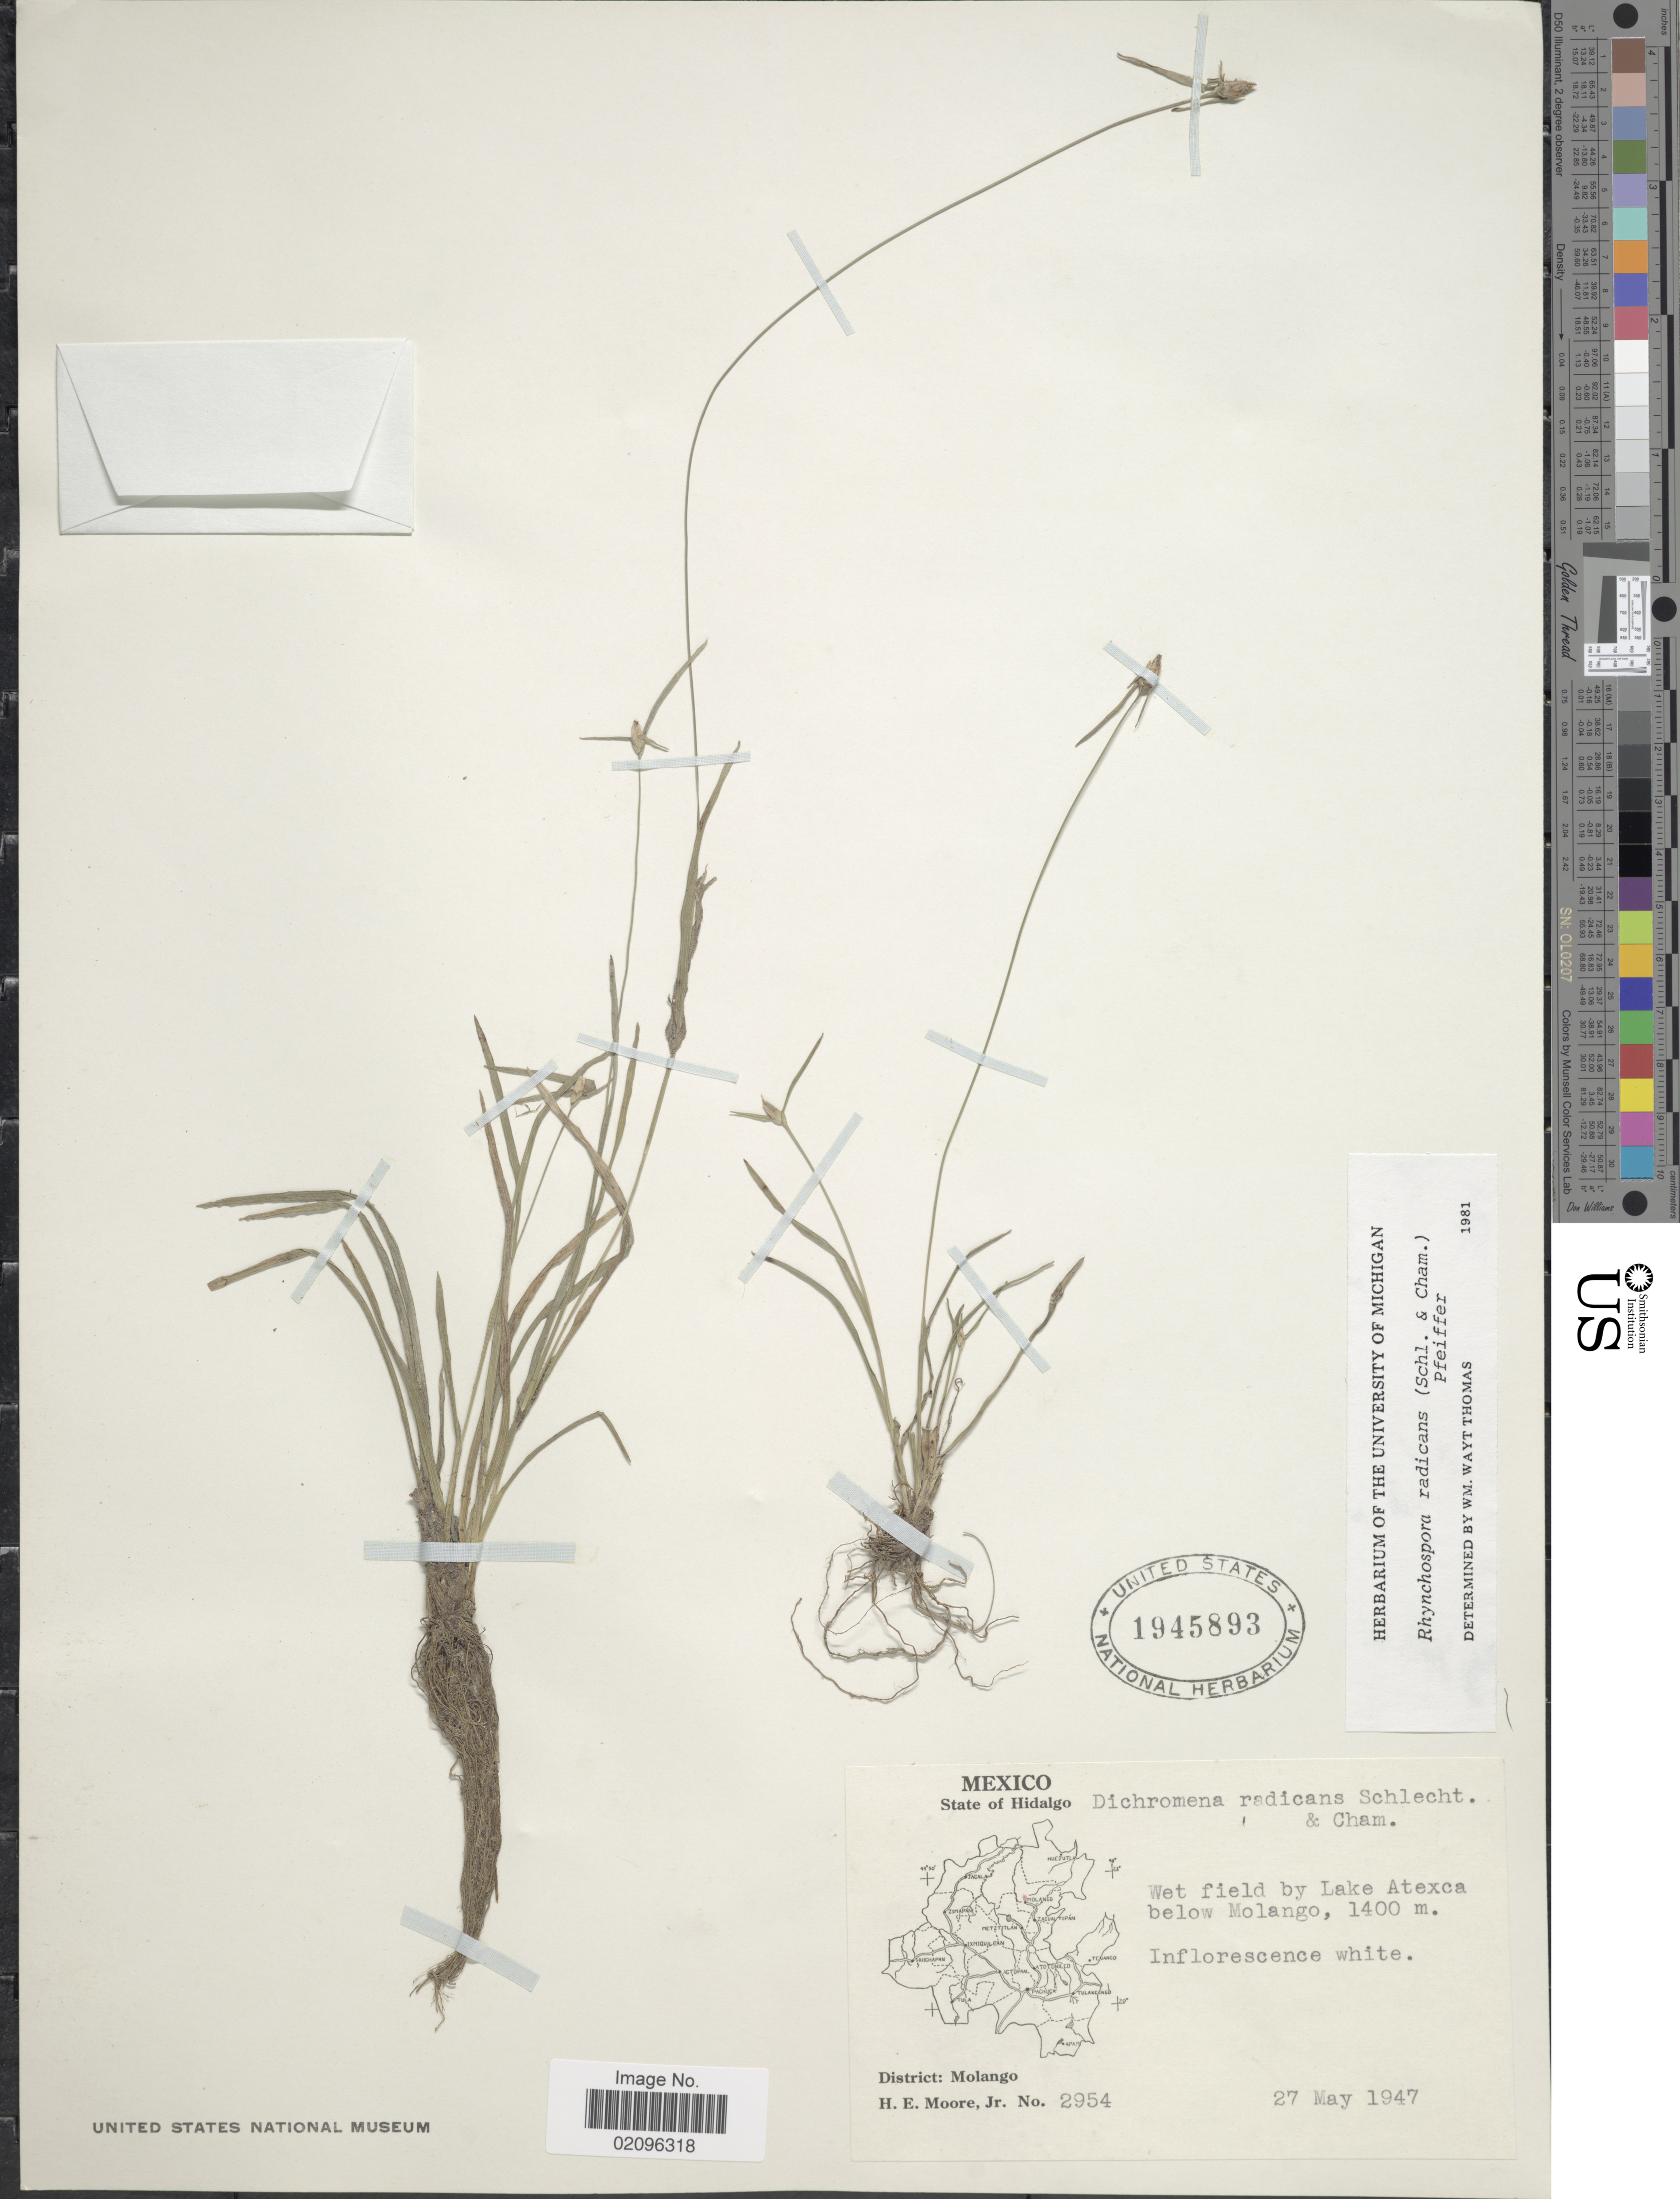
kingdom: Plantae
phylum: Tracheophyta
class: Liliopsida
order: Poales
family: Cyperaceae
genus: Rhynchospora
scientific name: Rhynchospora radicans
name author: (Schltdl. & Cham.) H. Pfeiff.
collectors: H. Moore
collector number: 2954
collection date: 1947-05-27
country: Mexico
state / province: Hidalgo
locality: Mexico, State of Hidalgo. Wet field by Lake Atexca below Molango.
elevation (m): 1400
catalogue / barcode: US 1945893